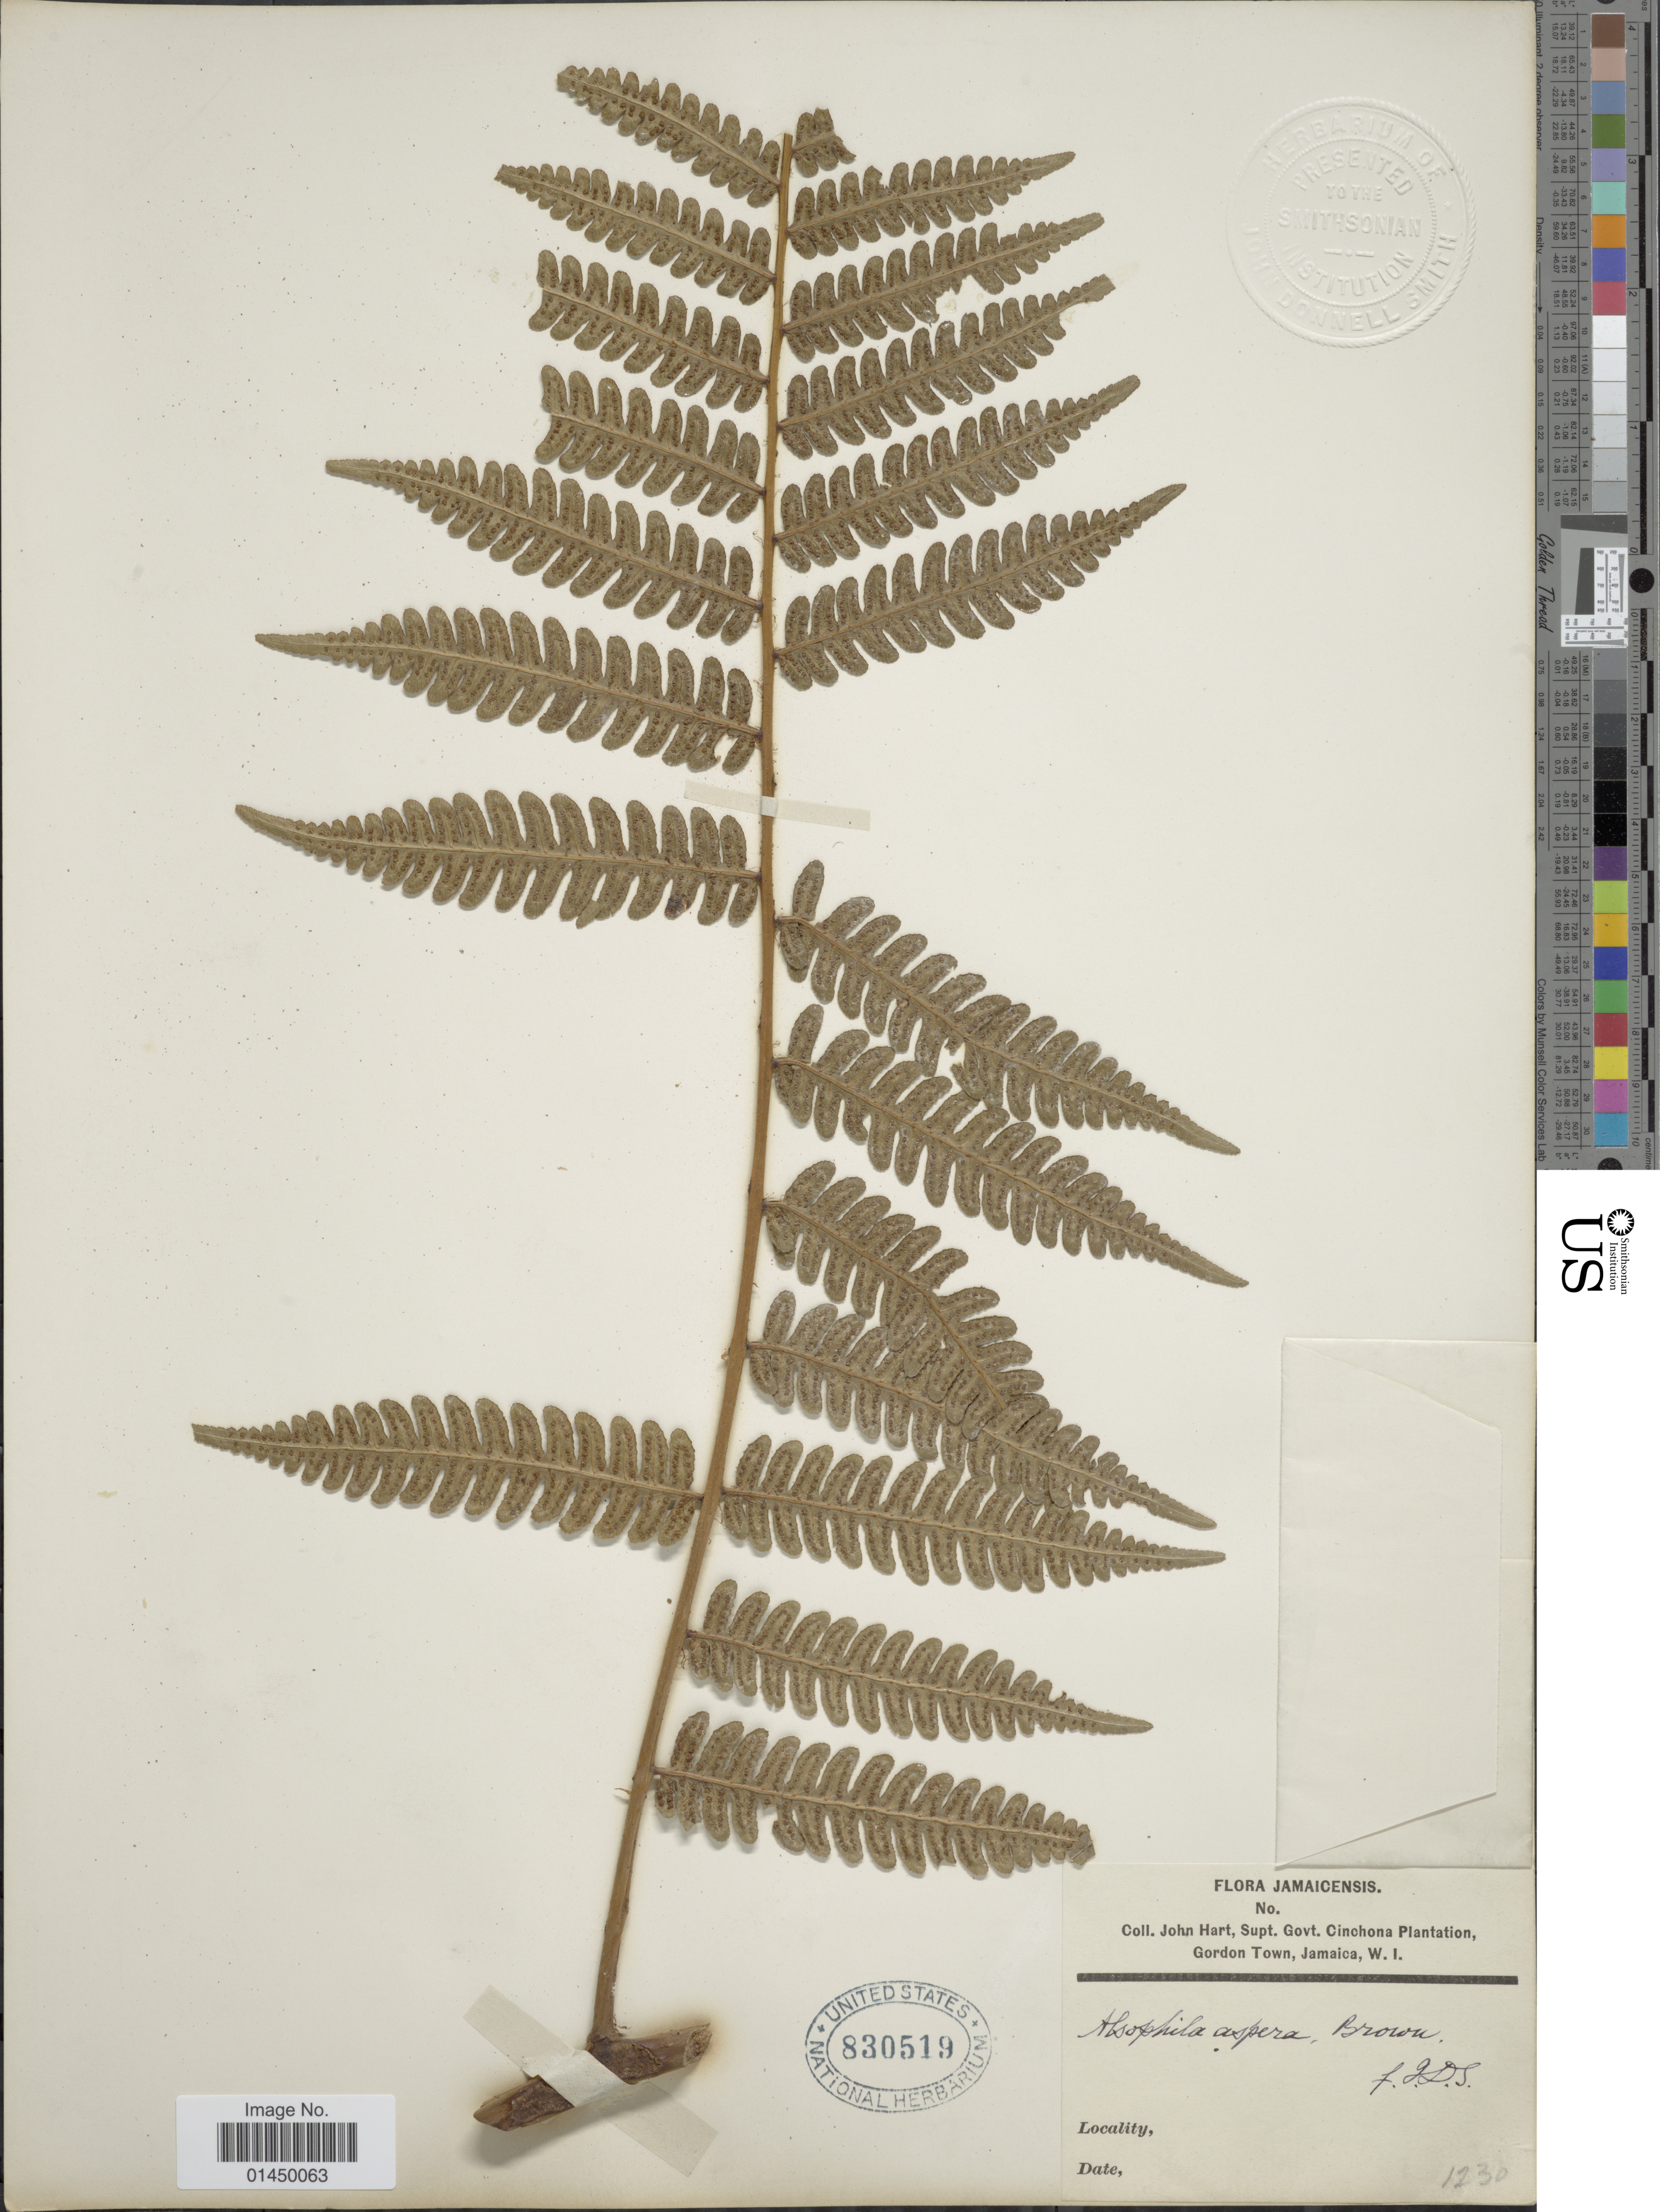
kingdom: Plantae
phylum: Tracheophyta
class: Polypodiopsida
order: Cyatheales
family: Cyatheaceae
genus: Cyathea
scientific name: Cyathea aspera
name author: (L.) Sw.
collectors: J. H. Hart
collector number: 1230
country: Jamaica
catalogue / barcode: US 830519